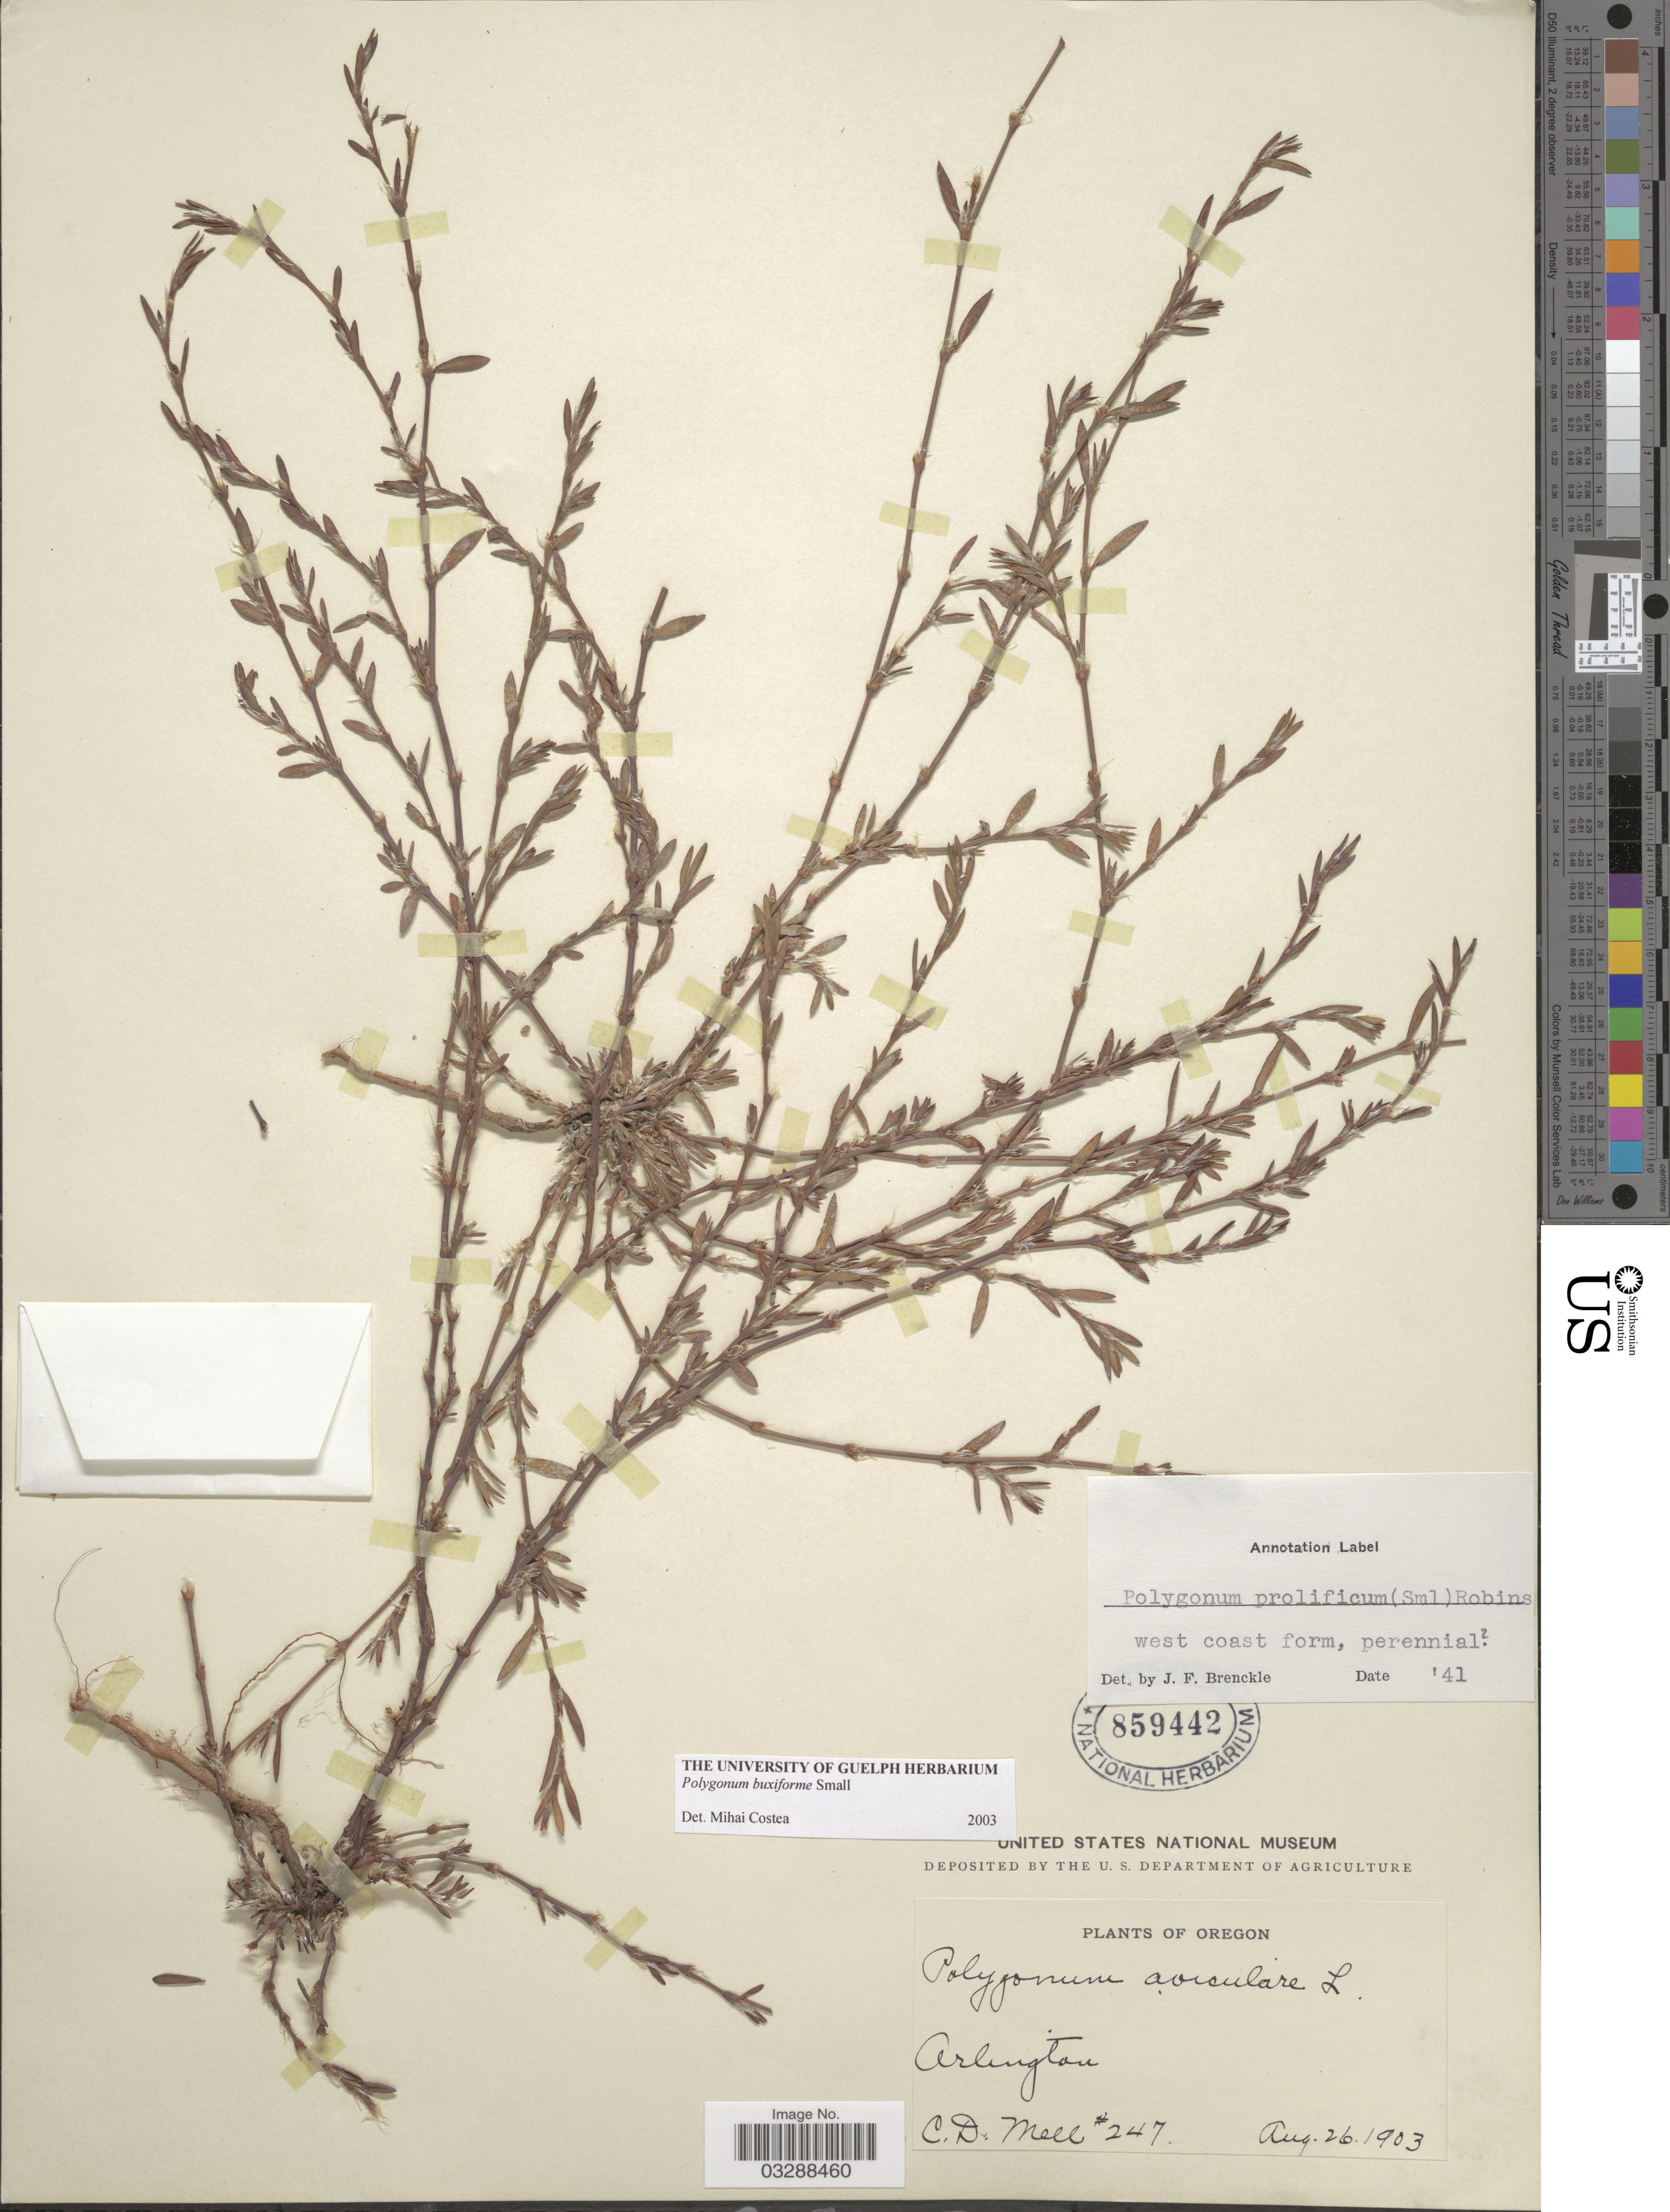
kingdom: Plantae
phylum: Tracheophyta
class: Magnoliopsida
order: Caryophyllales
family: Polygonaceae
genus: Polygonum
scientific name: Polygonum buxiforme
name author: Small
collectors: C. D. Mell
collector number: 247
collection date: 1903-08-26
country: United States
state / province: Oregon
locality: Arlington.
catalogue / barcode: US 859442